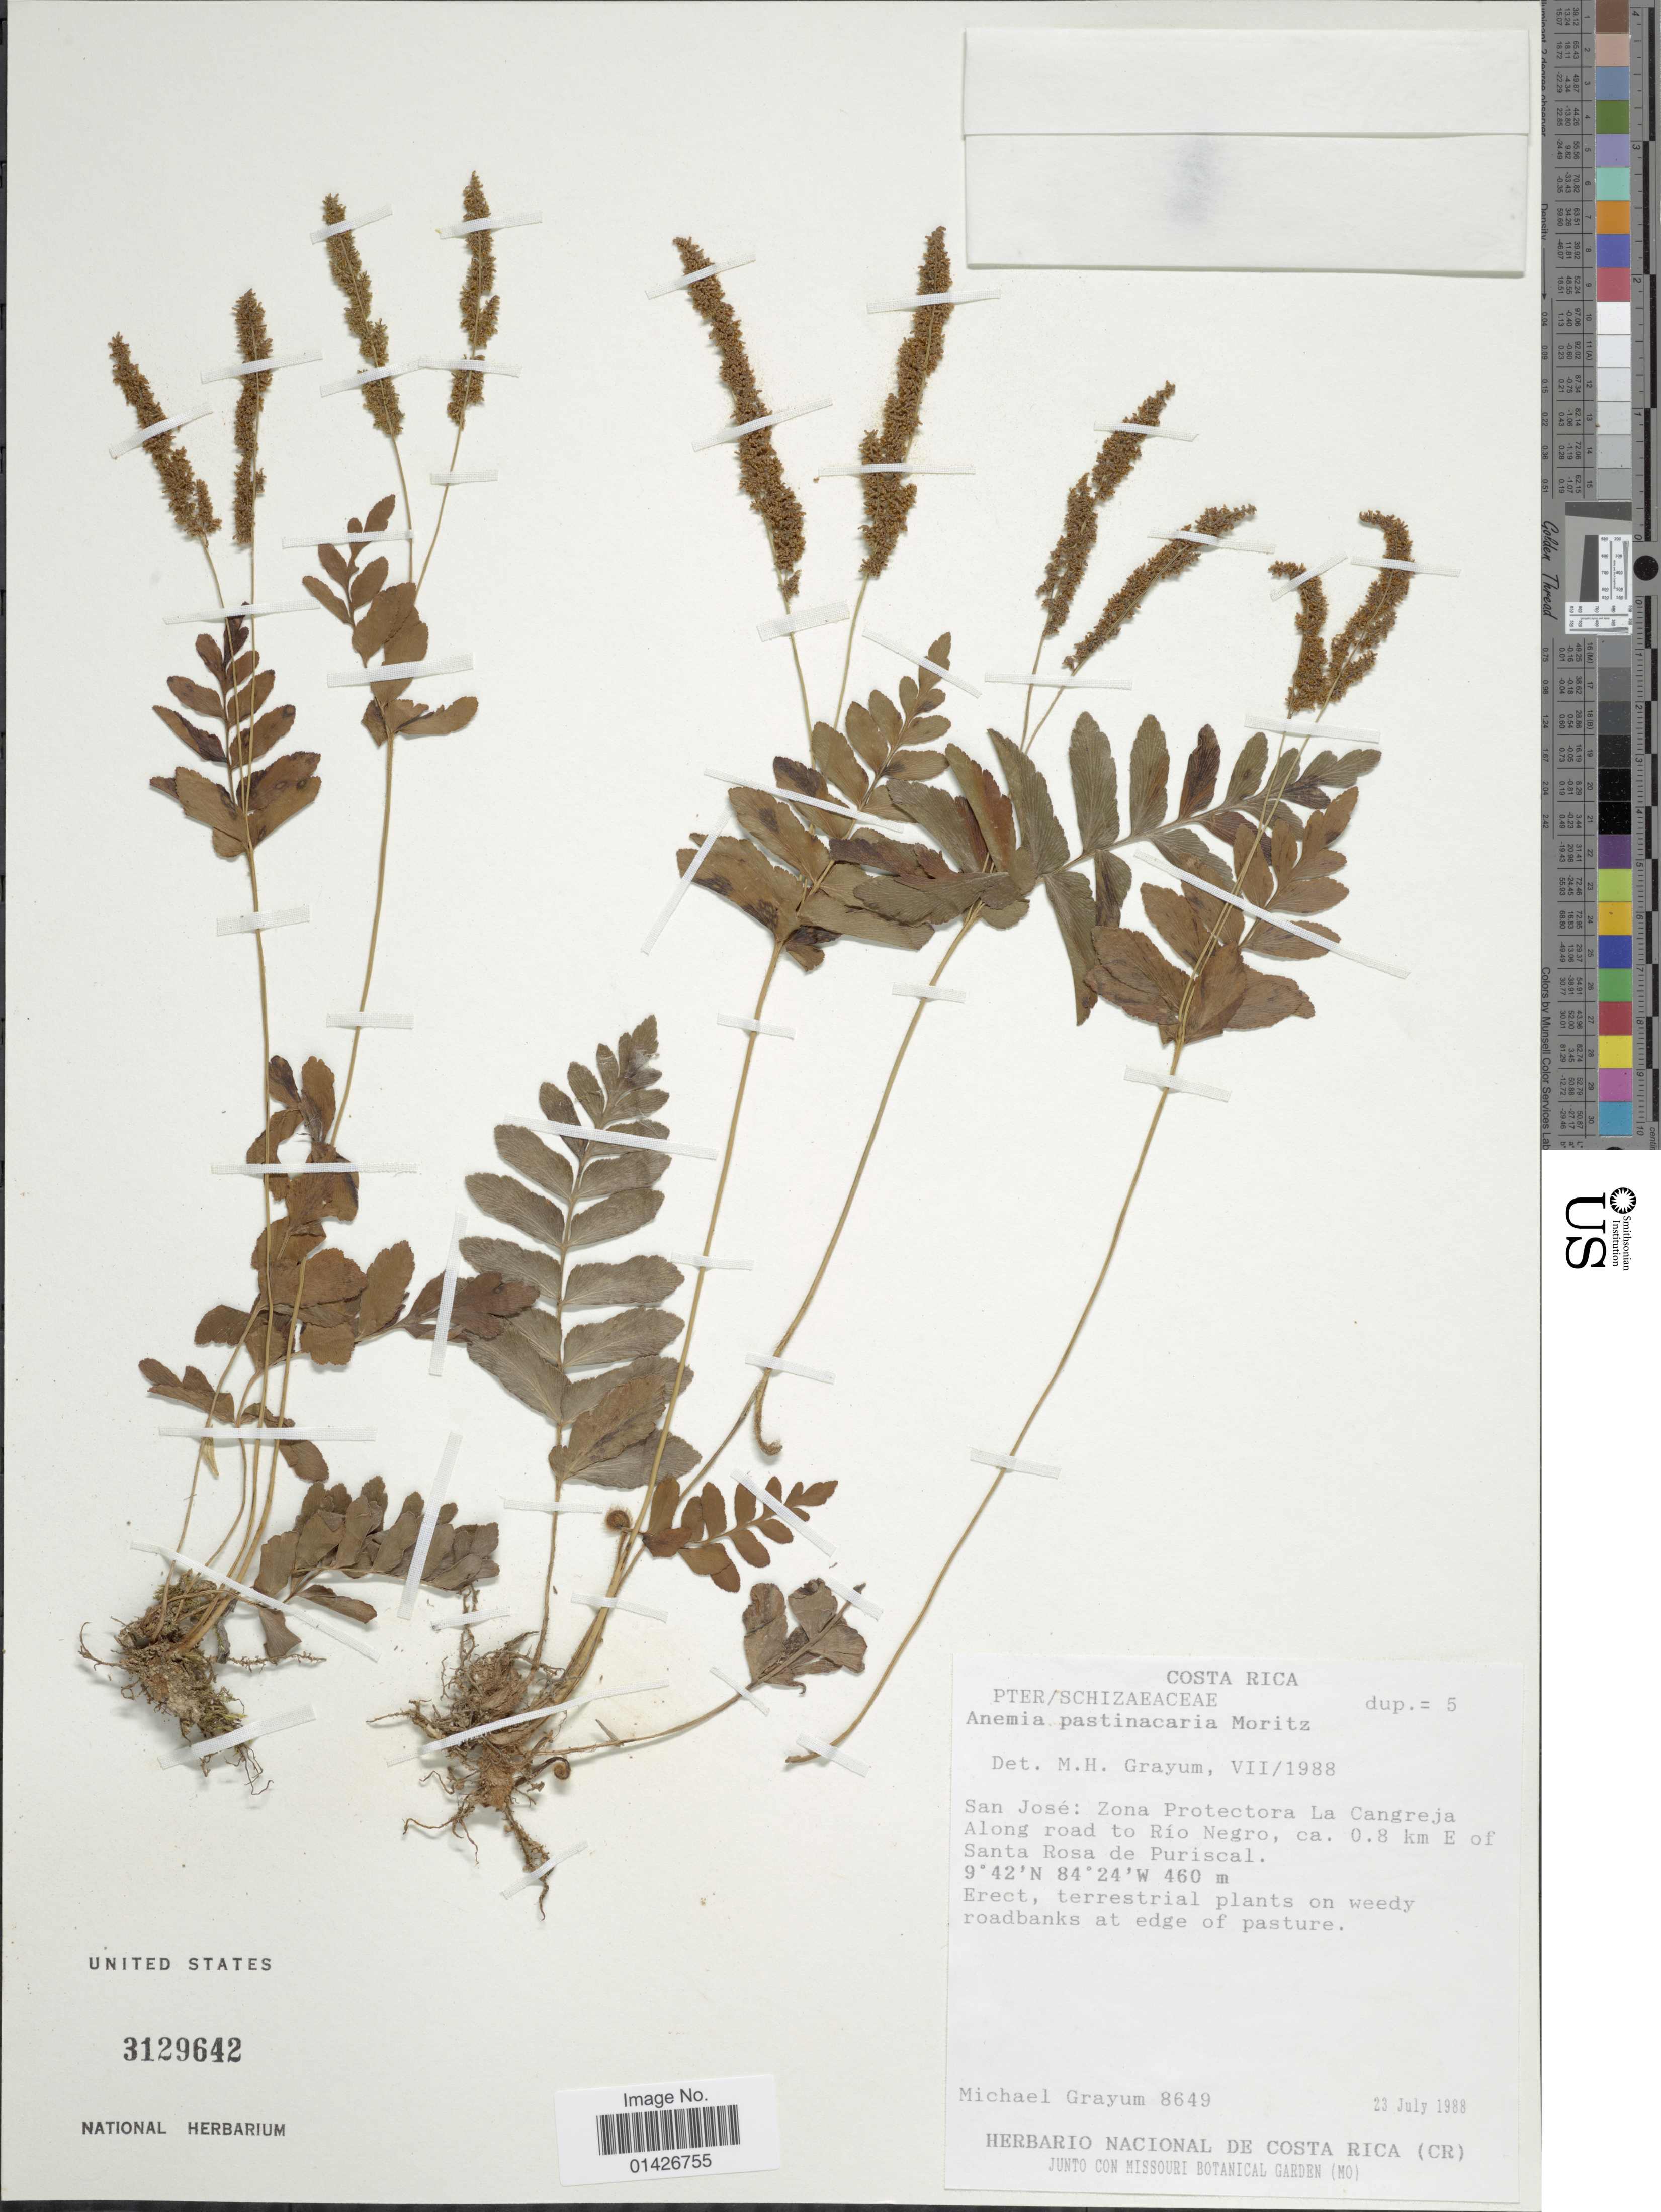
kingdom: Plantae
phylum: Tracheophyta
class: Polypodiopsida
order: Schizaeales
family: Anemiaceae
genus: Anemia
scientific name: Anemia pastinacaria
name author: Moritz ex Prantl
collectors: M. H. Grayum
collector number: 8649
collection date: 1988-07-23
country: Costa Rica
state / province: San José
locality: Zona Protectora La Cangreja Along road to Rio Negro, ca 0.8 km E of Santa Rosa de Puriscal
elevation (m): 460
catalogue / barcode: US 3129642